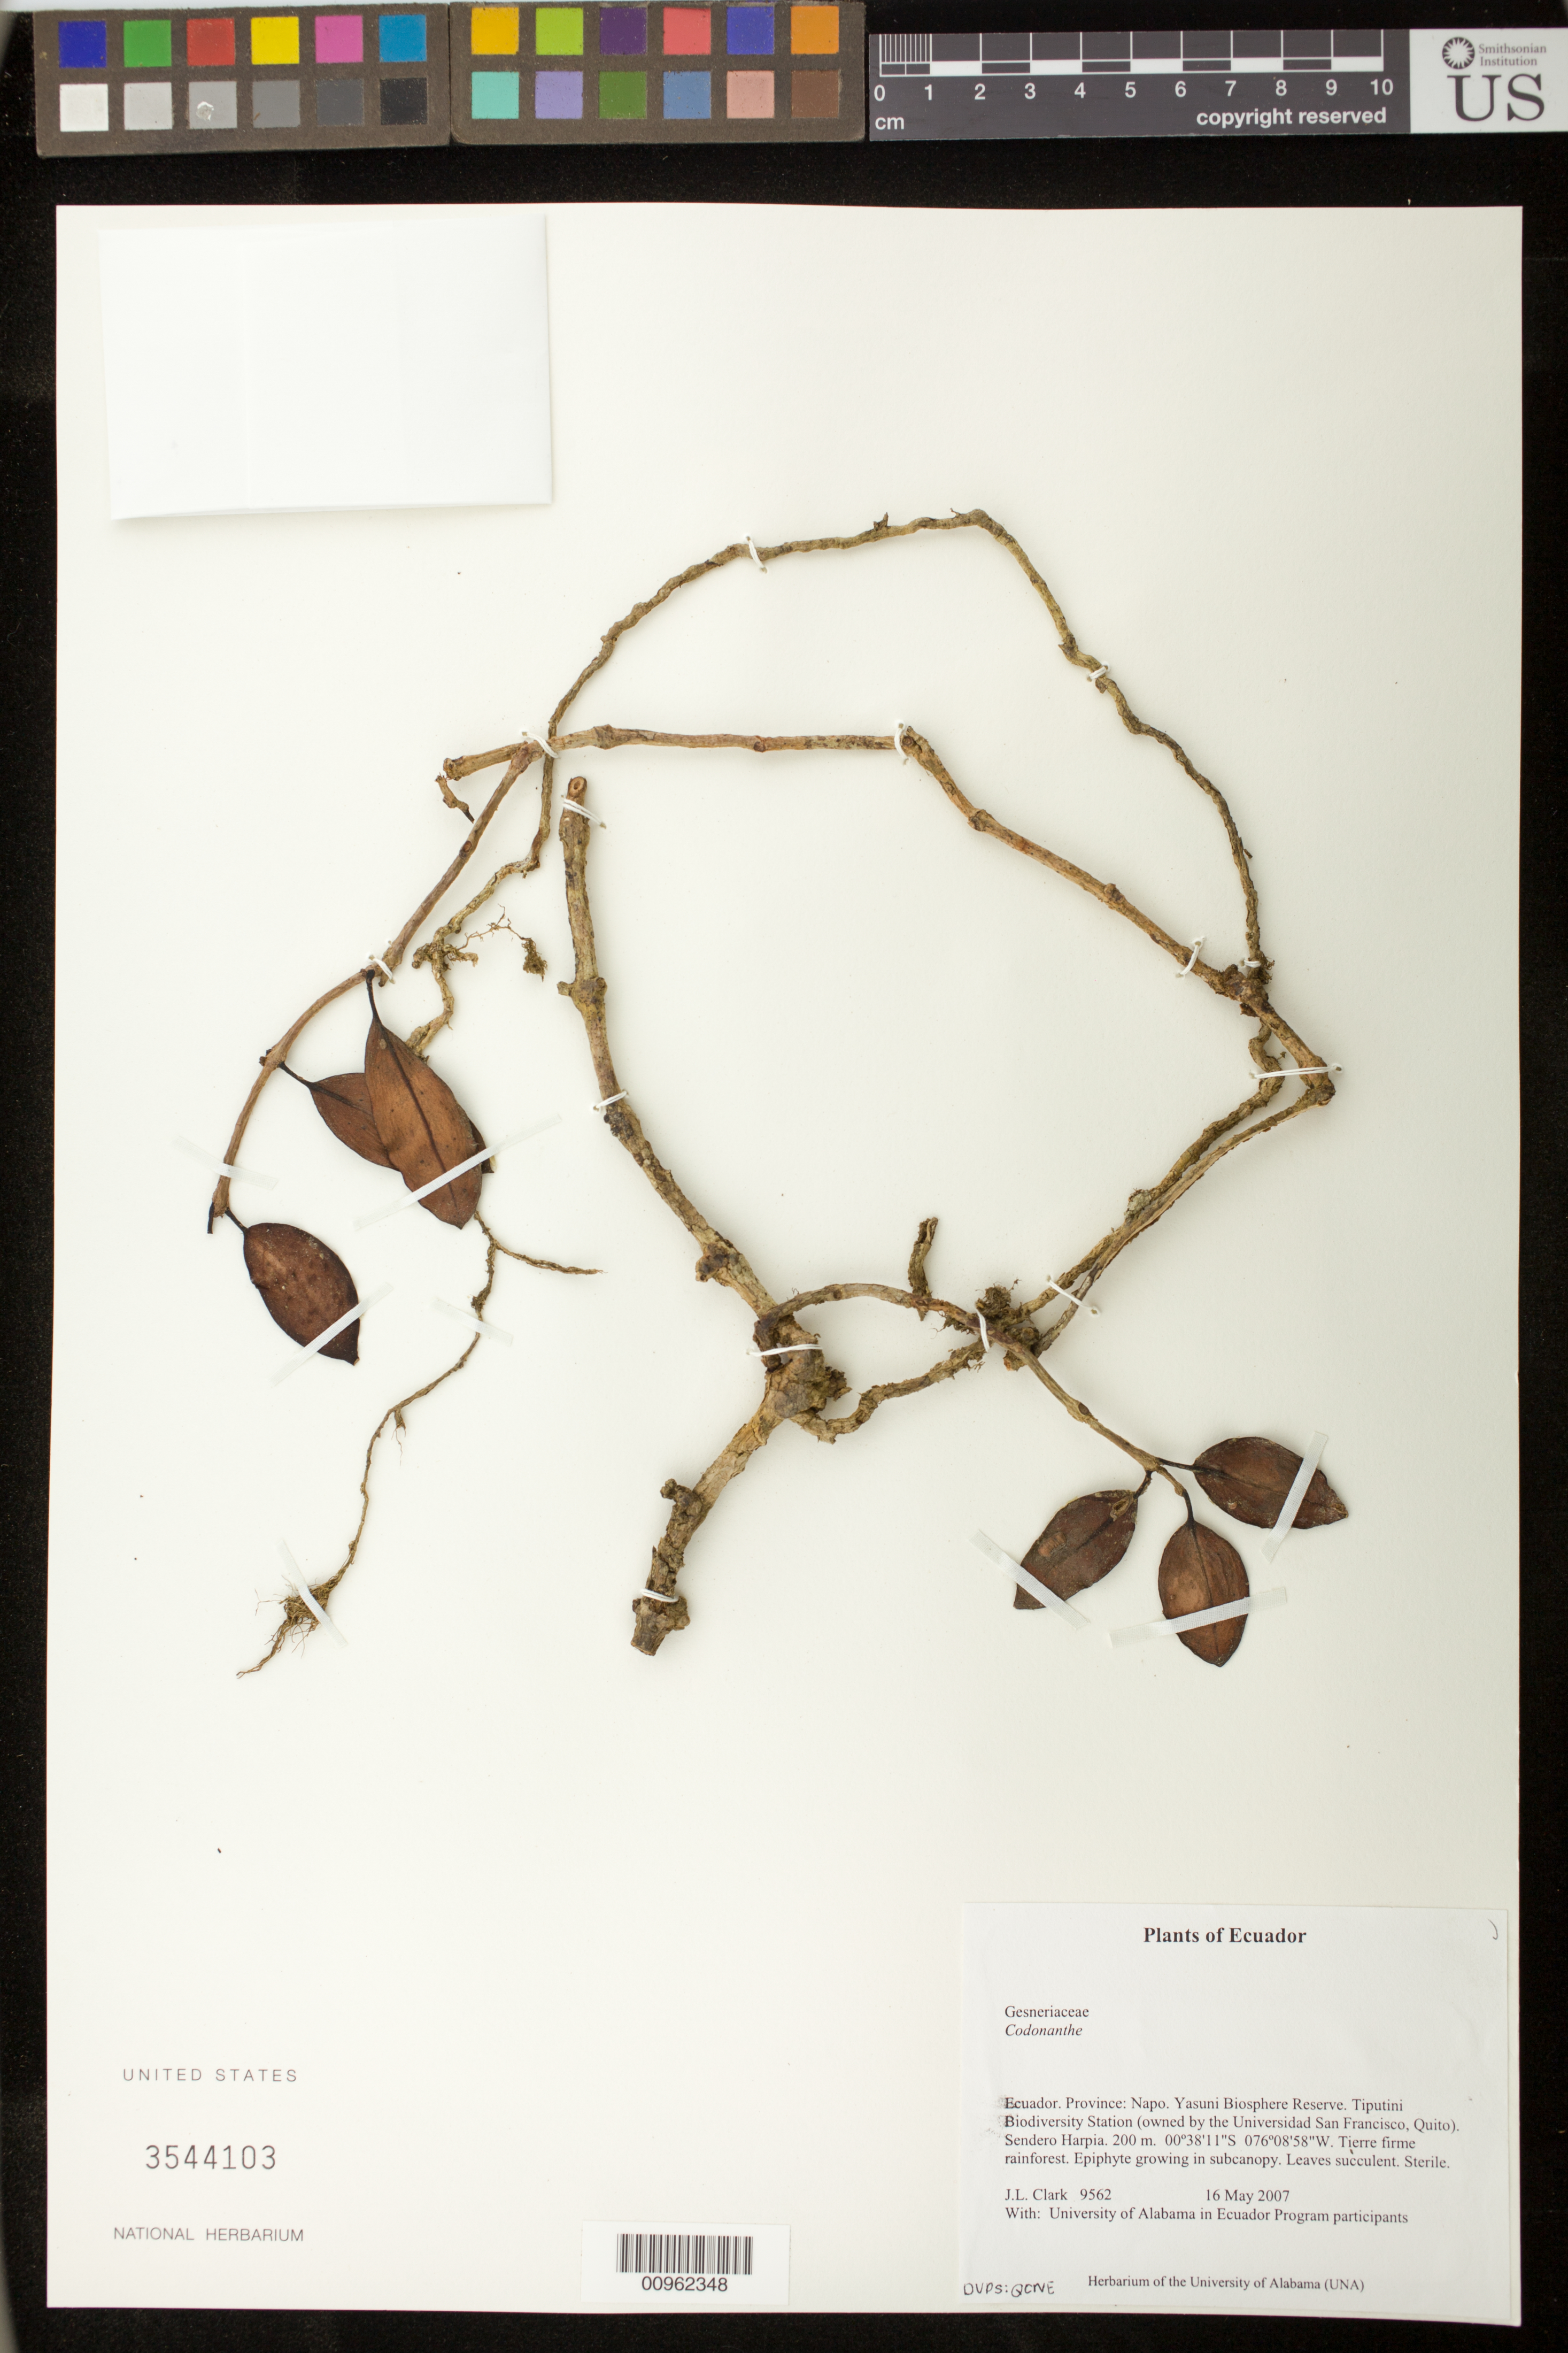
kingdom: Plantae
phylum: Tracheophyta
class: Magnoliopsida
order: Lamiales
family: Gesneriaceae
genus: Codonanthe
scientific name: Codonanthe sp.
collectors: J. L. Clark & University of Alabama in Ecuador Program participants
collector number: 9562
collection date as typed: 16 May 2007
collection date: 2007-05-16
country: Ecuador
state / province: Napo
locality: Yasuni Biosphere Reserve. Tiputini Biodiversity Station (owned by the Universidad San Francisco, Quito). Sendero Harpia.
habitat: Tierre firme rainforest.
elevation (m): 200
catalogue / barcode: US 3544103